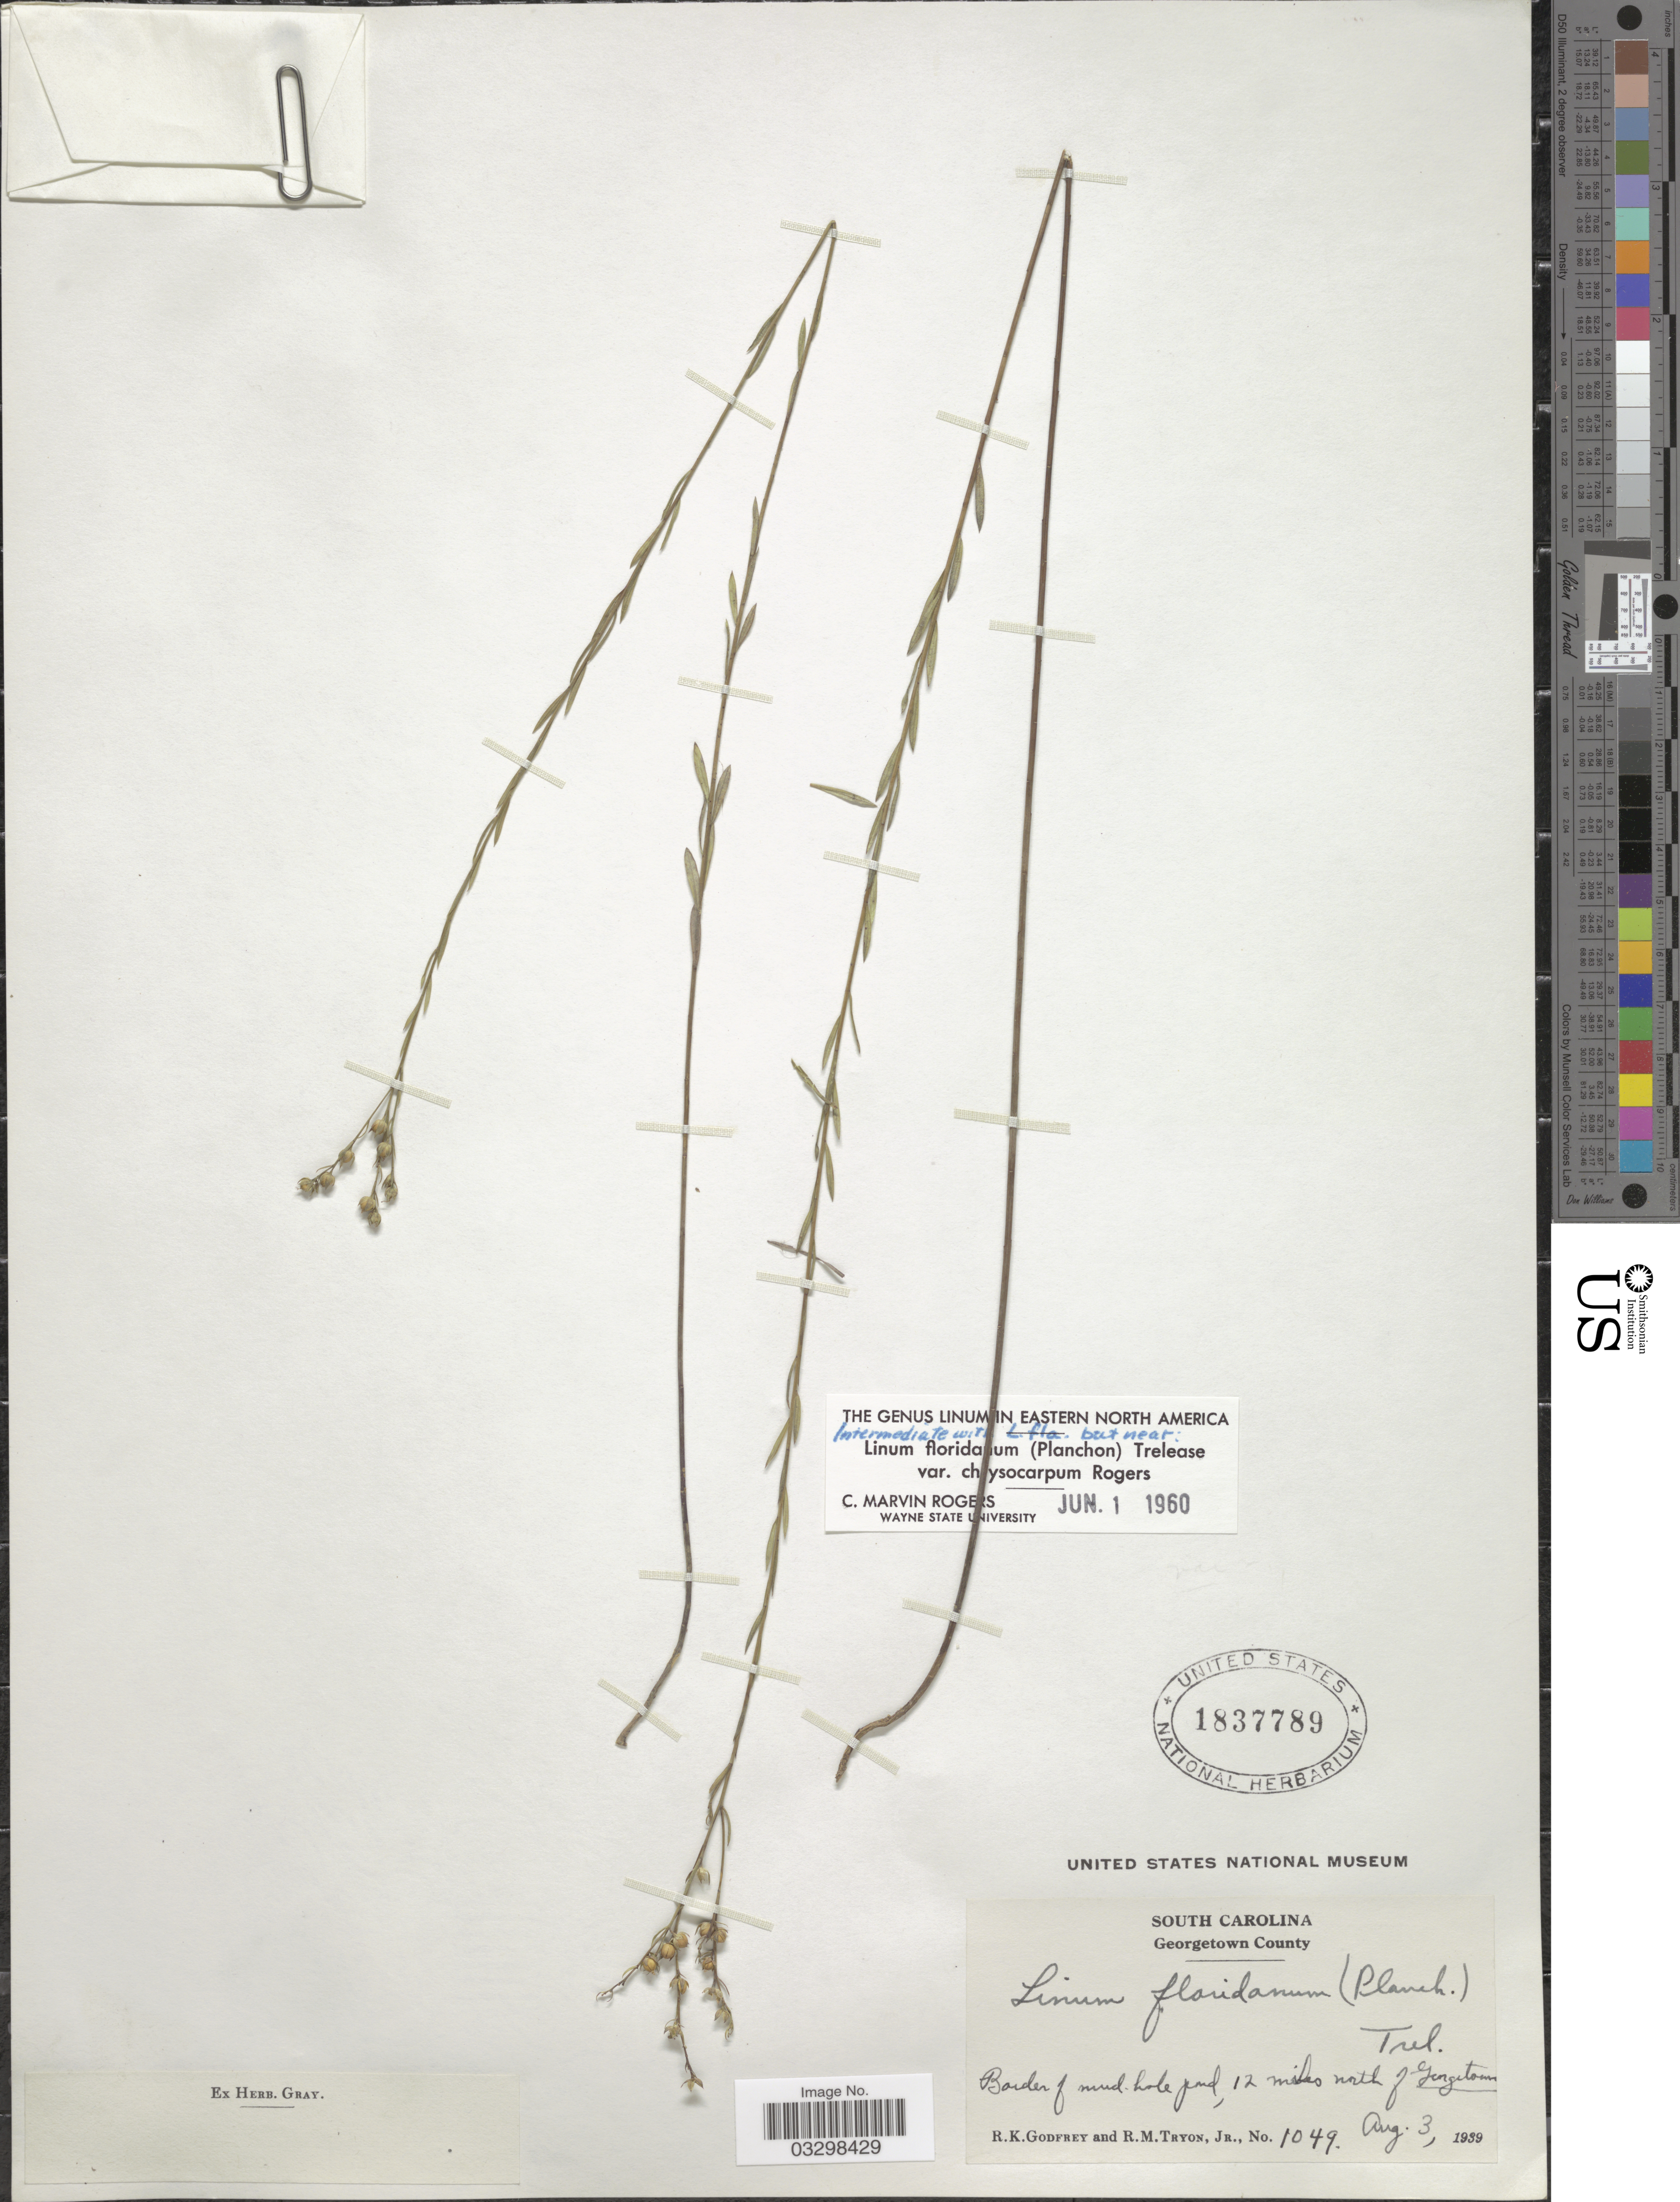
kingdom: Plantae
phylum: Tracheophyta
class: Magnoliopsida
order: Malpighiales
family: Linaceae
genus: Linum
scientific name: Linum floridanum var. chrysocarpum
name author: C.M. Rogers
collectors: R. K. Godfrey & R. Tryon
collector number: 1049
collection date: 1939-08-03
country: United States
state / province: South Carolina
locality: Georgetown. Border of mud-hole pond, 12 miles north of Georgetown.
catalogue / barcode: US 1837789